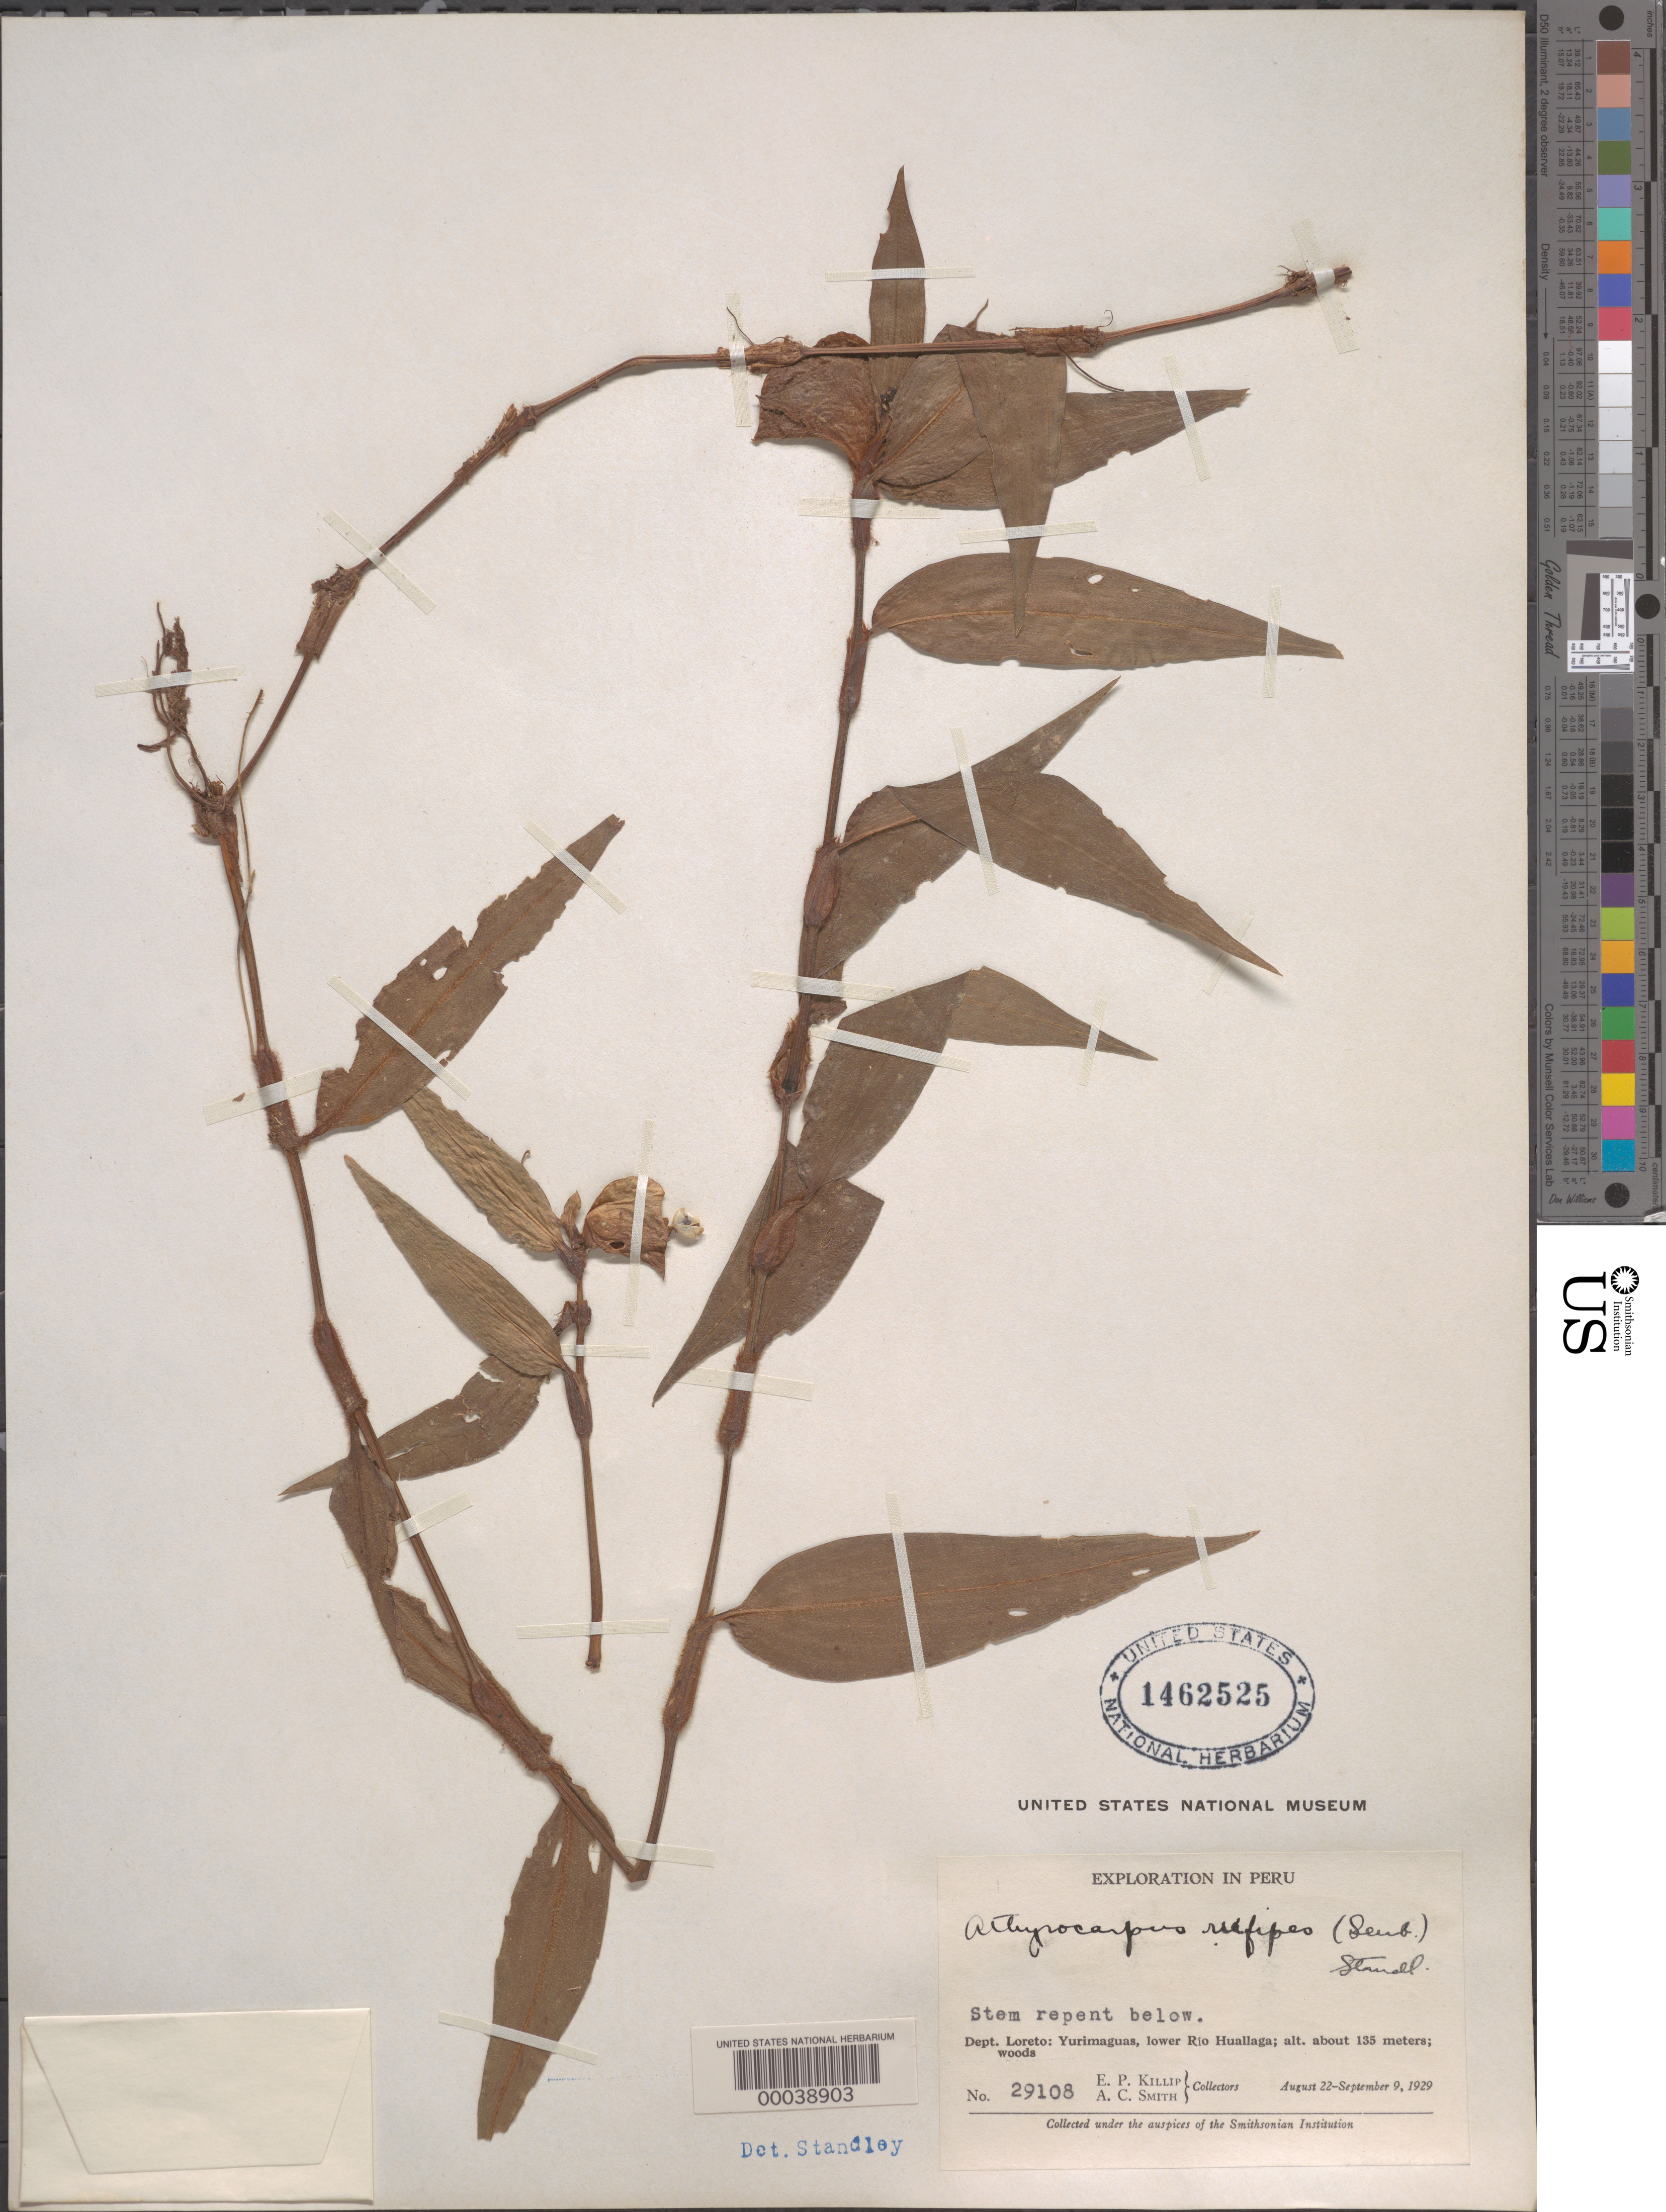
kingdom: Plantae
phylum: Tracheophyta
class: Liliopsida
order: Commelinales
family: Commelinaceae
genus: Commelina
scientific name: Commelina rufipes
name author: Seub.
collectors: E. P. Killip & A. C. Smith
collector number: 29108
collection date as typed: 22 Aug 1929 to 09 Sep 1929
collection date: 1929-08-22/1929-09-09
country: Peru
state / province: Loreto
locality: Yurimaguas, lower rio huallaga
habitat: Woods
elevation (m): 135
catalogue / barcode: US 1462525